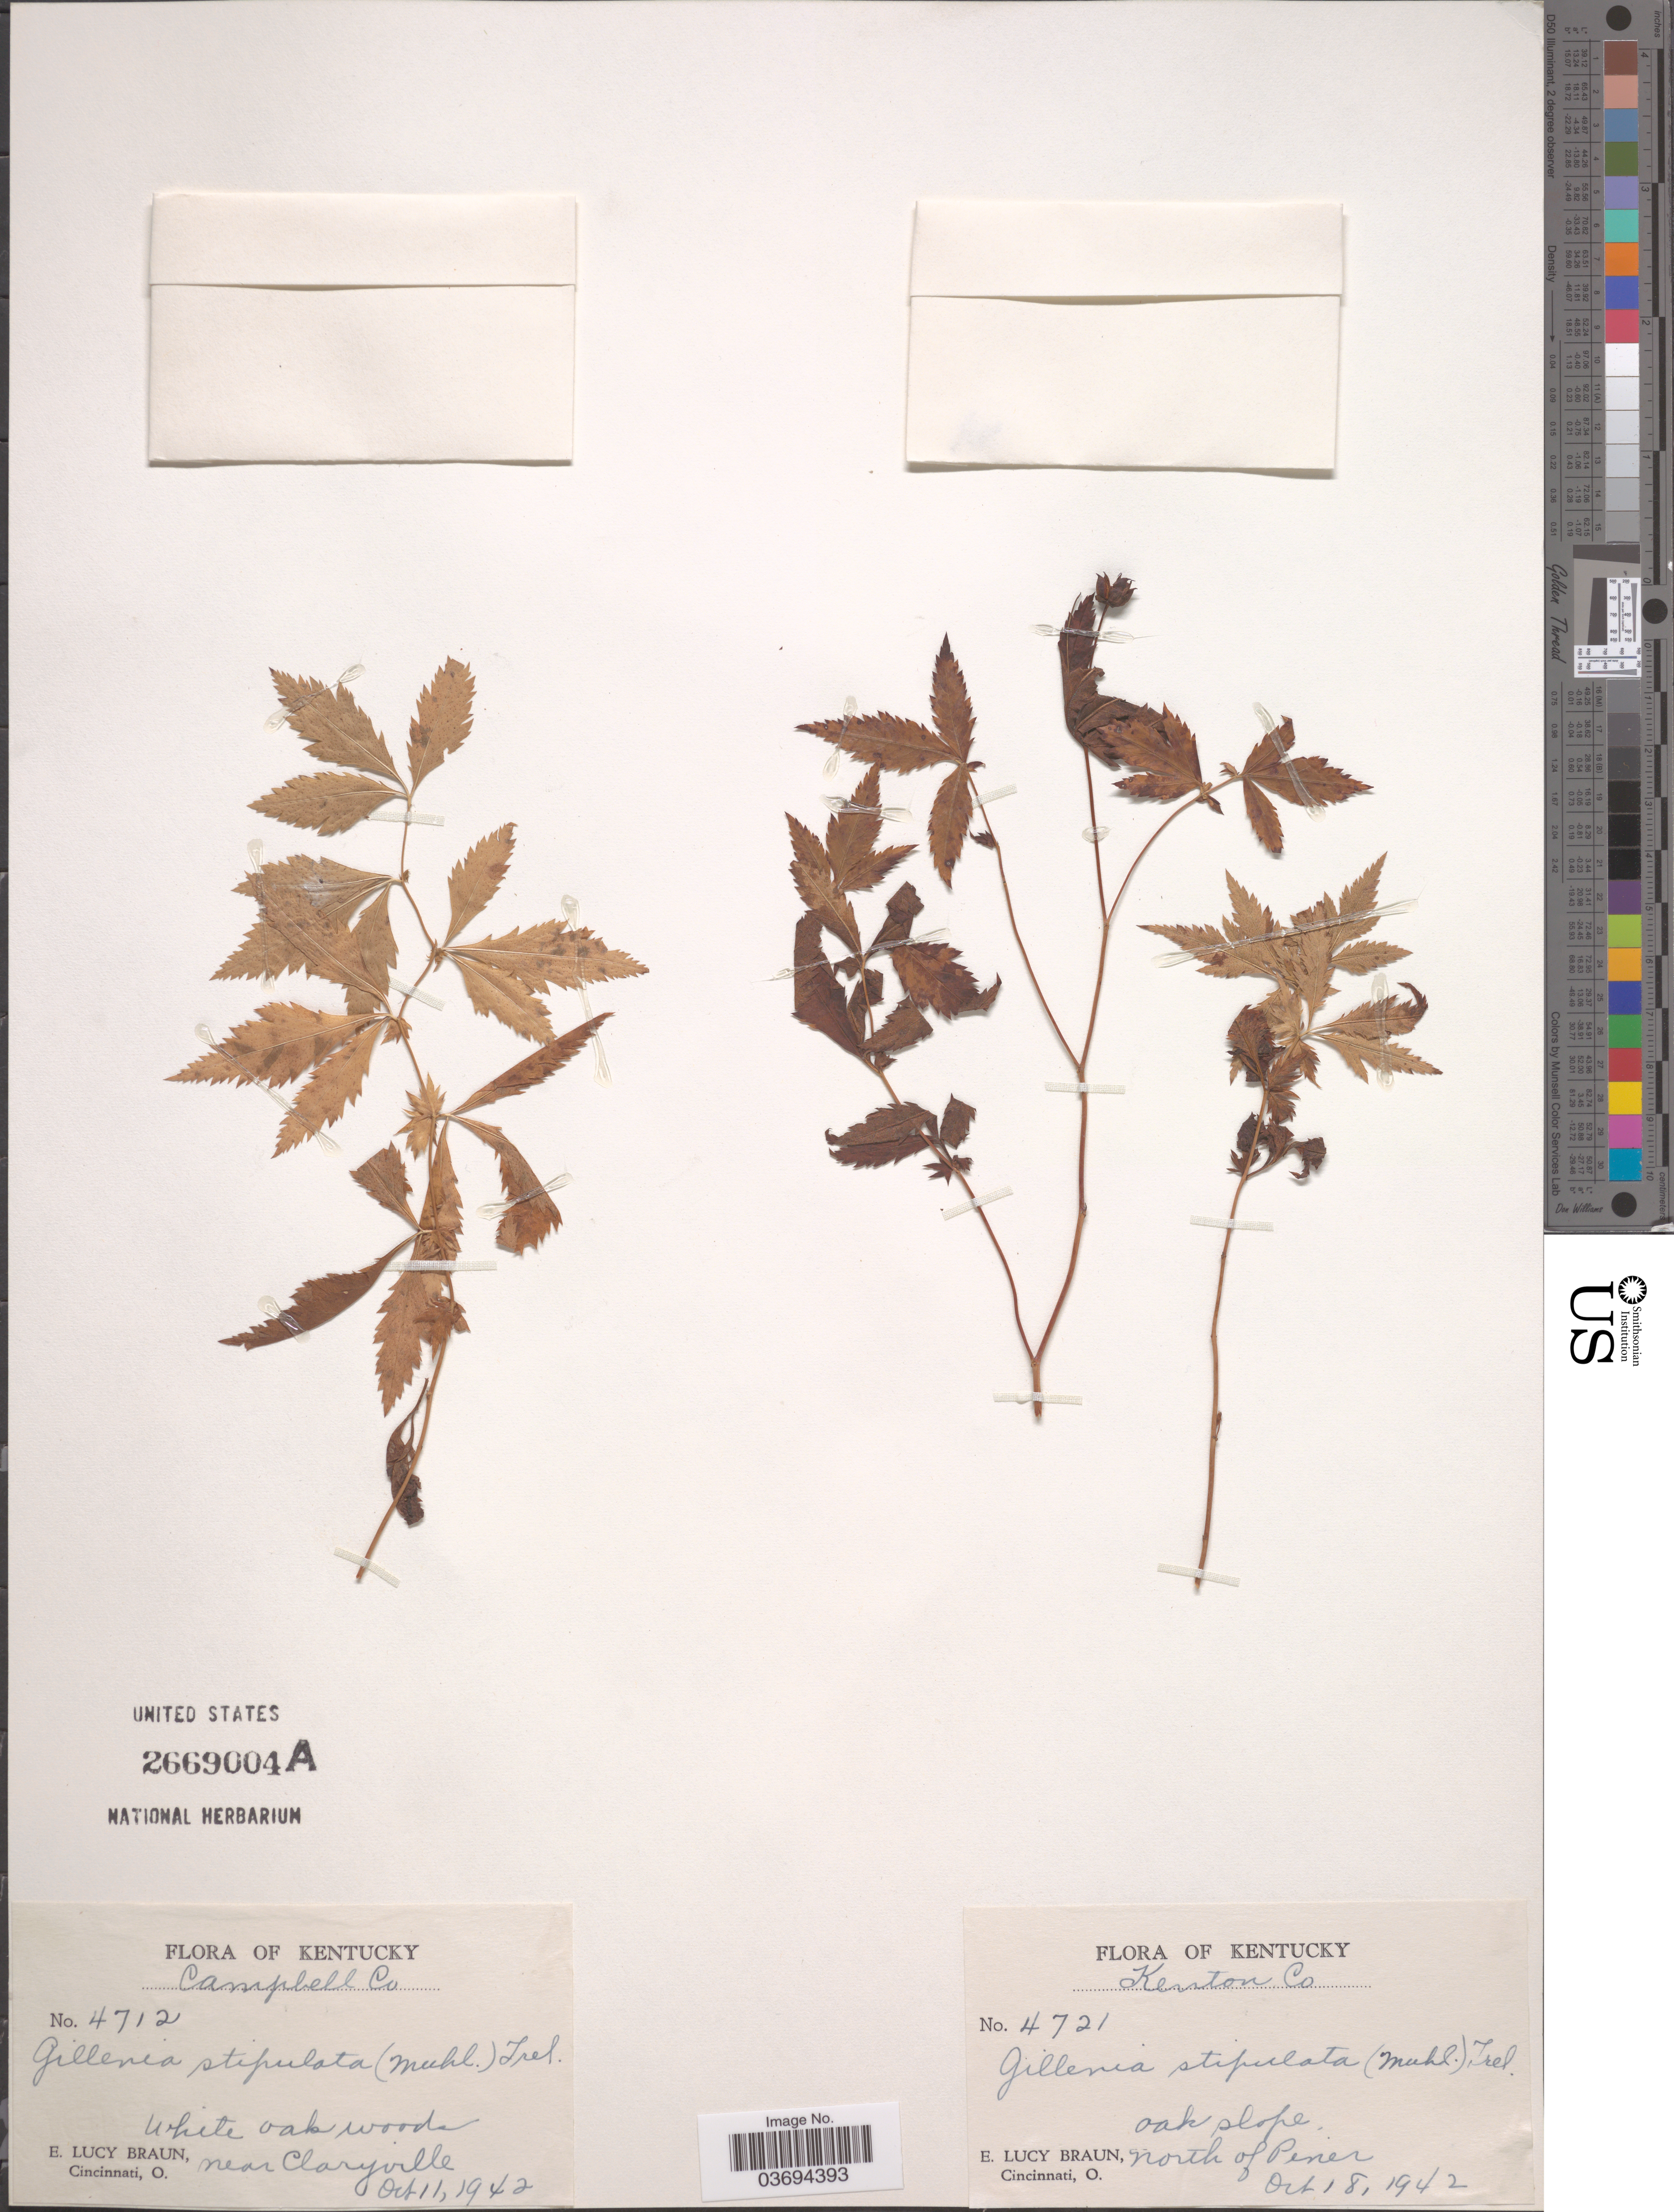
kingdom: Plantae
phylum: Tracheophyta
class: Magnoliopsida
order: Rosales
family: Rosaceae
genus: Gillenia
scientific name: Gillenia stipulata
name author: (Muhl. ex Willd.) Nutt.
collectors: E. L. Braun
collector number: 4721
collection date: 1942-10-18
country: United States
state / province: Kentucky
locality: Kenton Co. North of Piner.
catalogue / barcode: US 2669004A-2